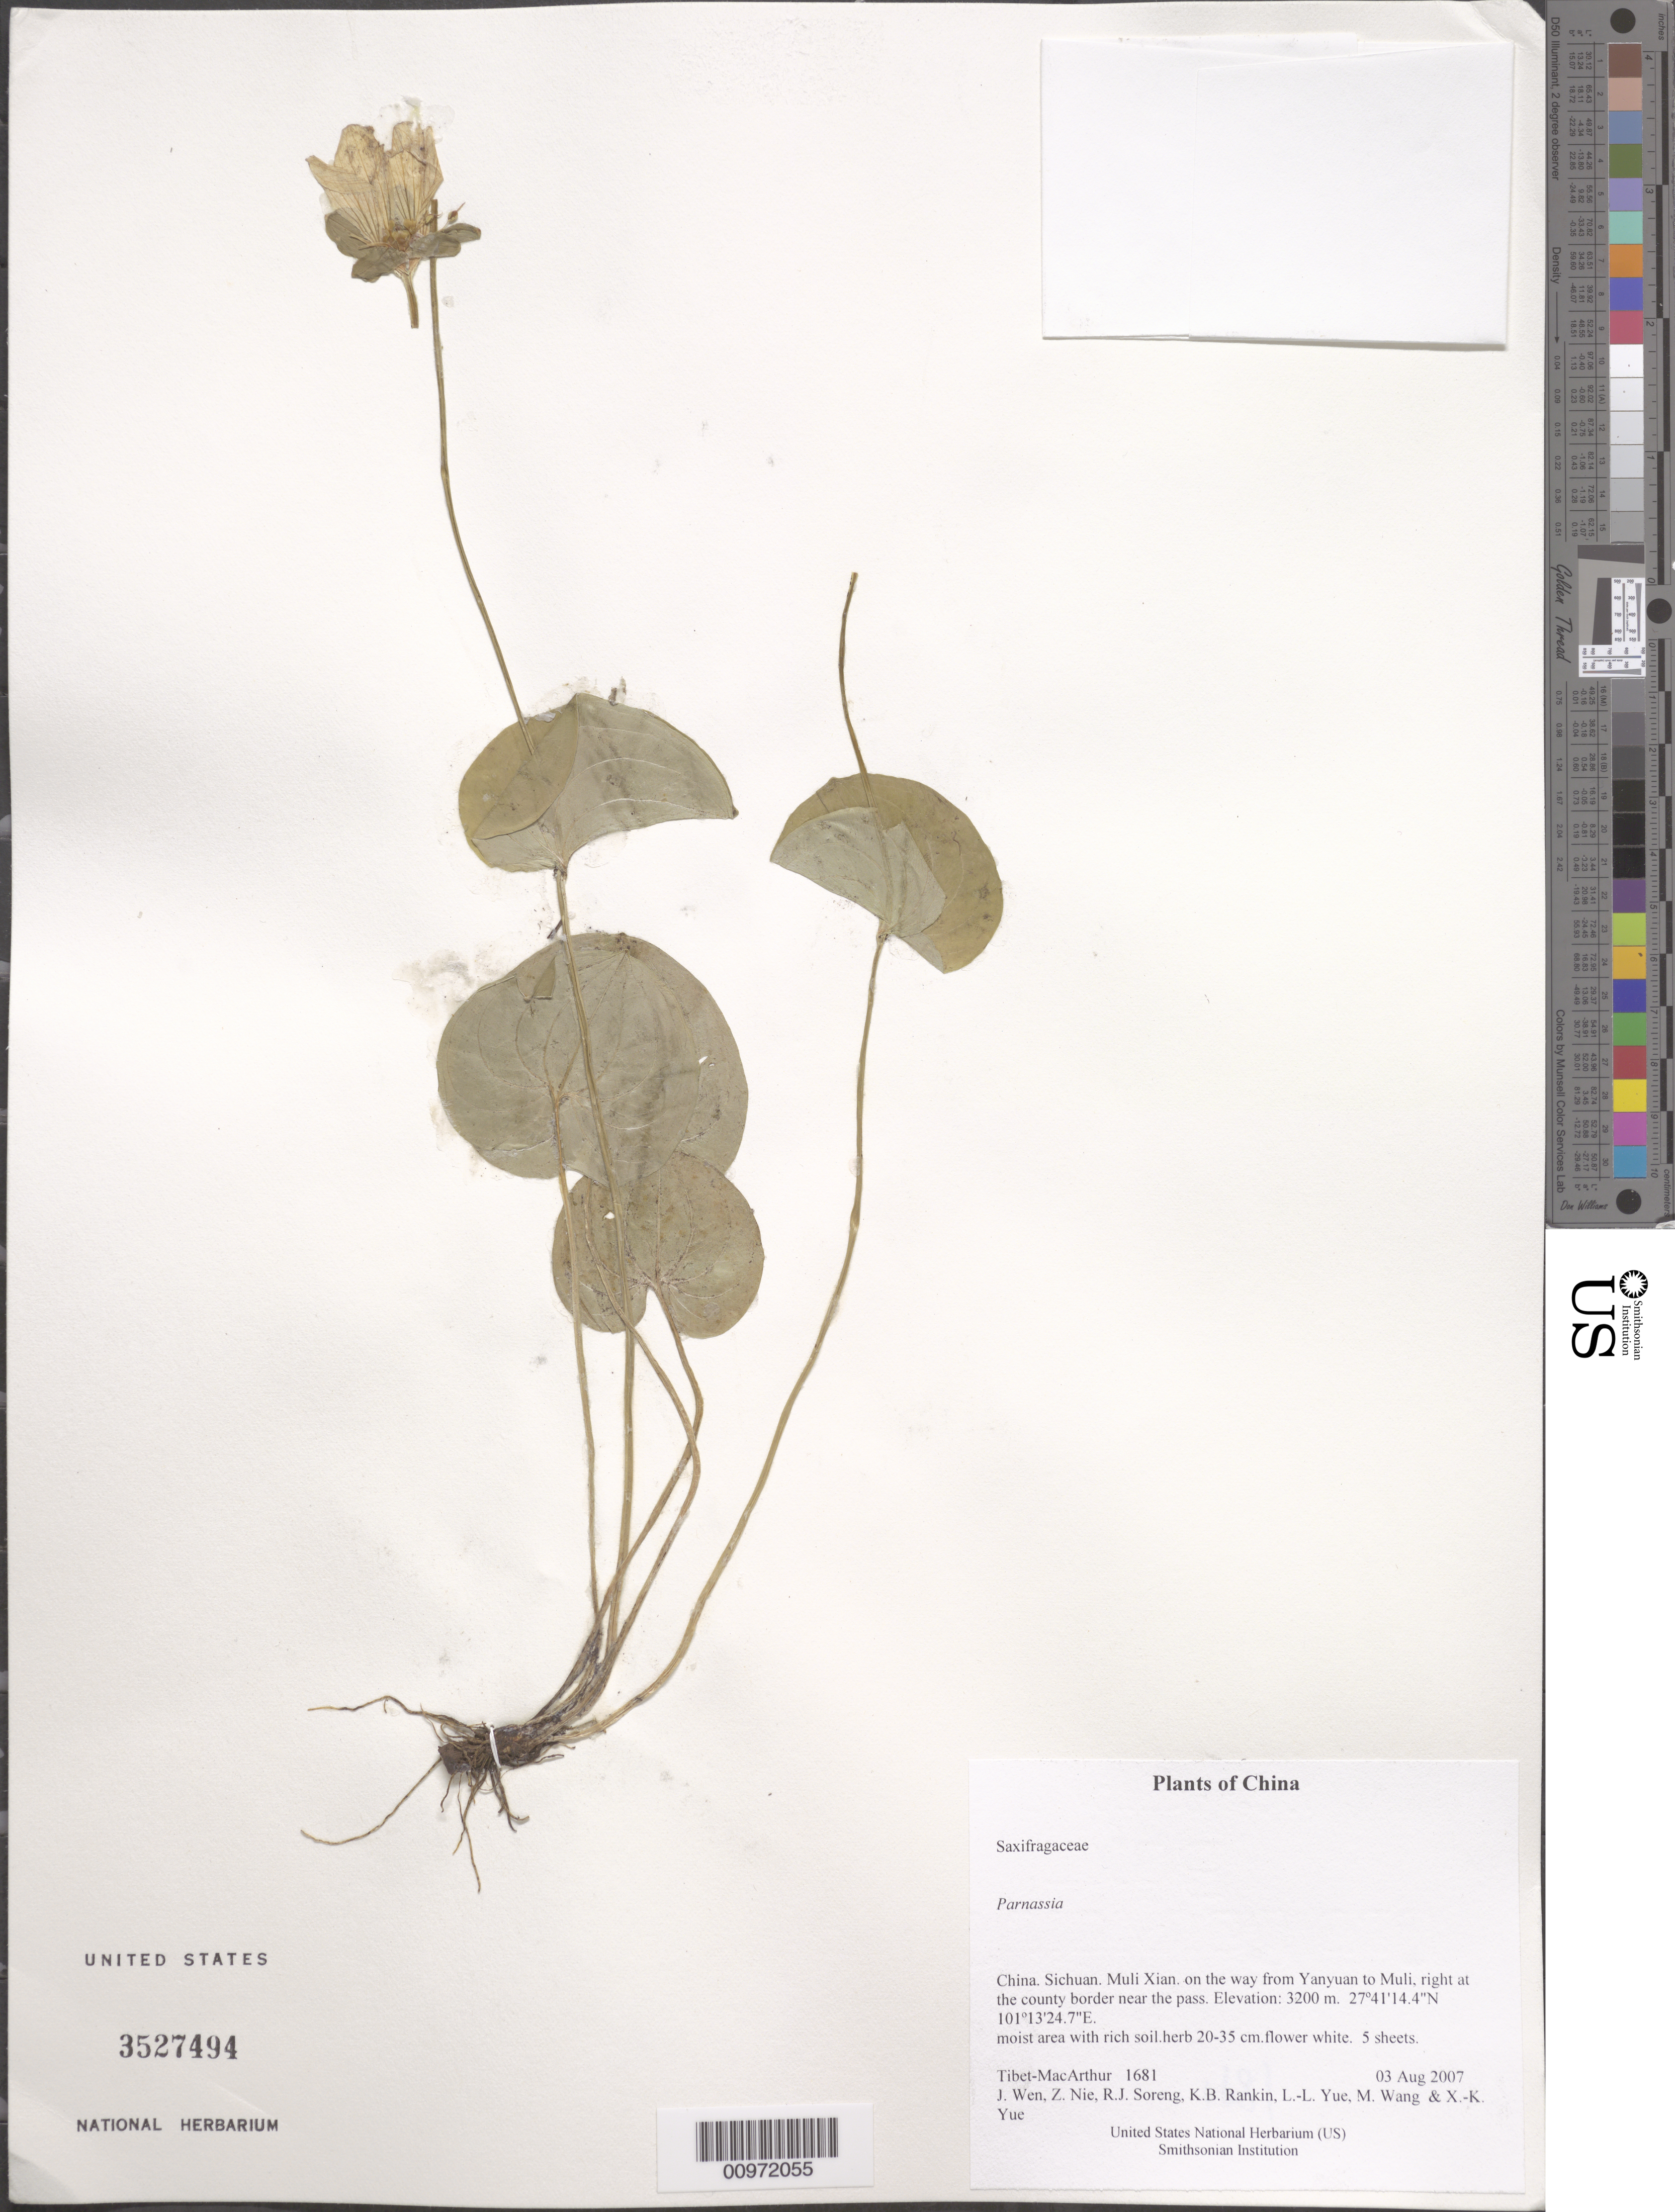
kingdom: Plantae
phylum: Tracheophyta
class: Magnoliopsida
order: Celastrales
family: Parnassiaceae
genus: Parnassia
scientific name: Parnassia sp.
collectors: Tibet-MacArthur, J. Wen, Z. Nie, R. J. Soreng, K. Rankin, L. Yue, M. Wang & X. Yue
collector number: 1681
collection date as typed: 03 Aug 2007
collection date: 2007-08-03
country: China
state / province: Sichuan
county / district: Muli Xian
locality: on the way from Yanyuan to Muli, right at the county border near the pass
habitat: moist area with rich soil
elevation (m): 3200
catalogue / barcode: US 3527464